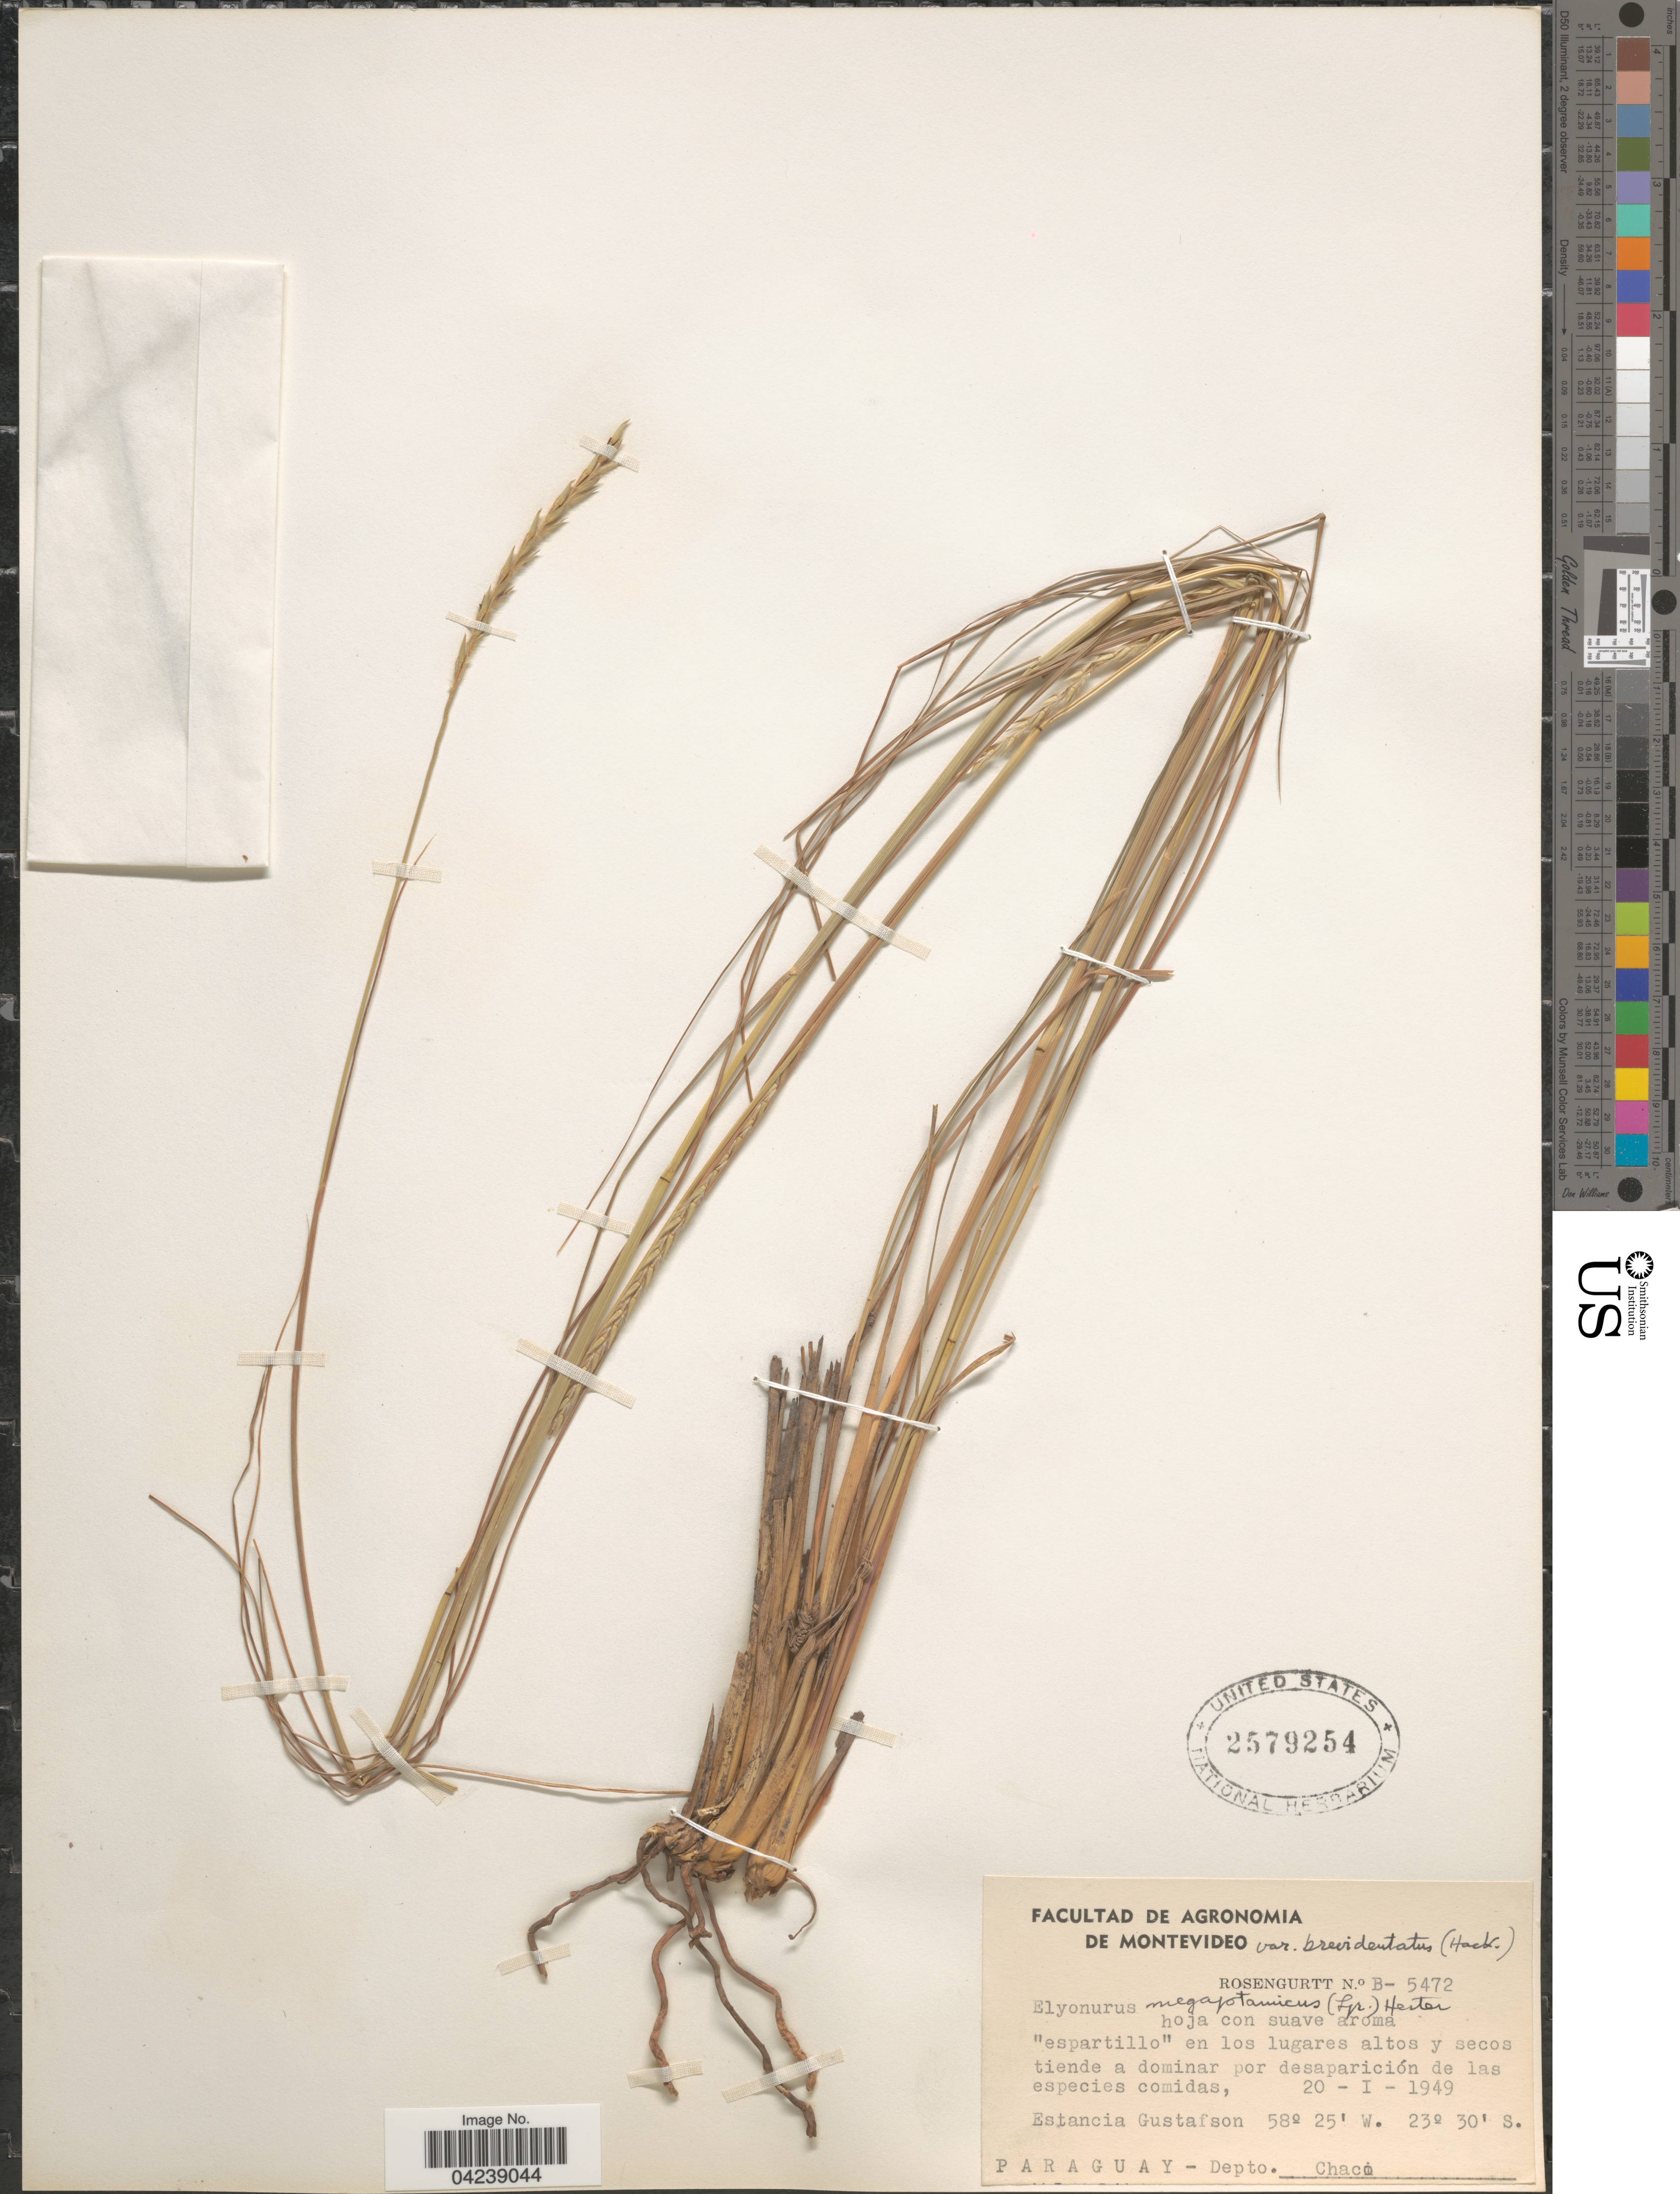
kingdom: Plantae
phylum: Tracheophyta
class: Liliopsida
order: Poales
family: Poaceae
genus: Elionurus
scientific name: Elionurus muticus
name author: (Spreng.) Kuntze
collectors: Rosengurtt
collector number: B-5472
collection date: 1949-01-20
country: Argentina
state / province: Chaco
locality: Estancia Gustafson. Depto. Chaco.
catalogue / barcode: US 2579254